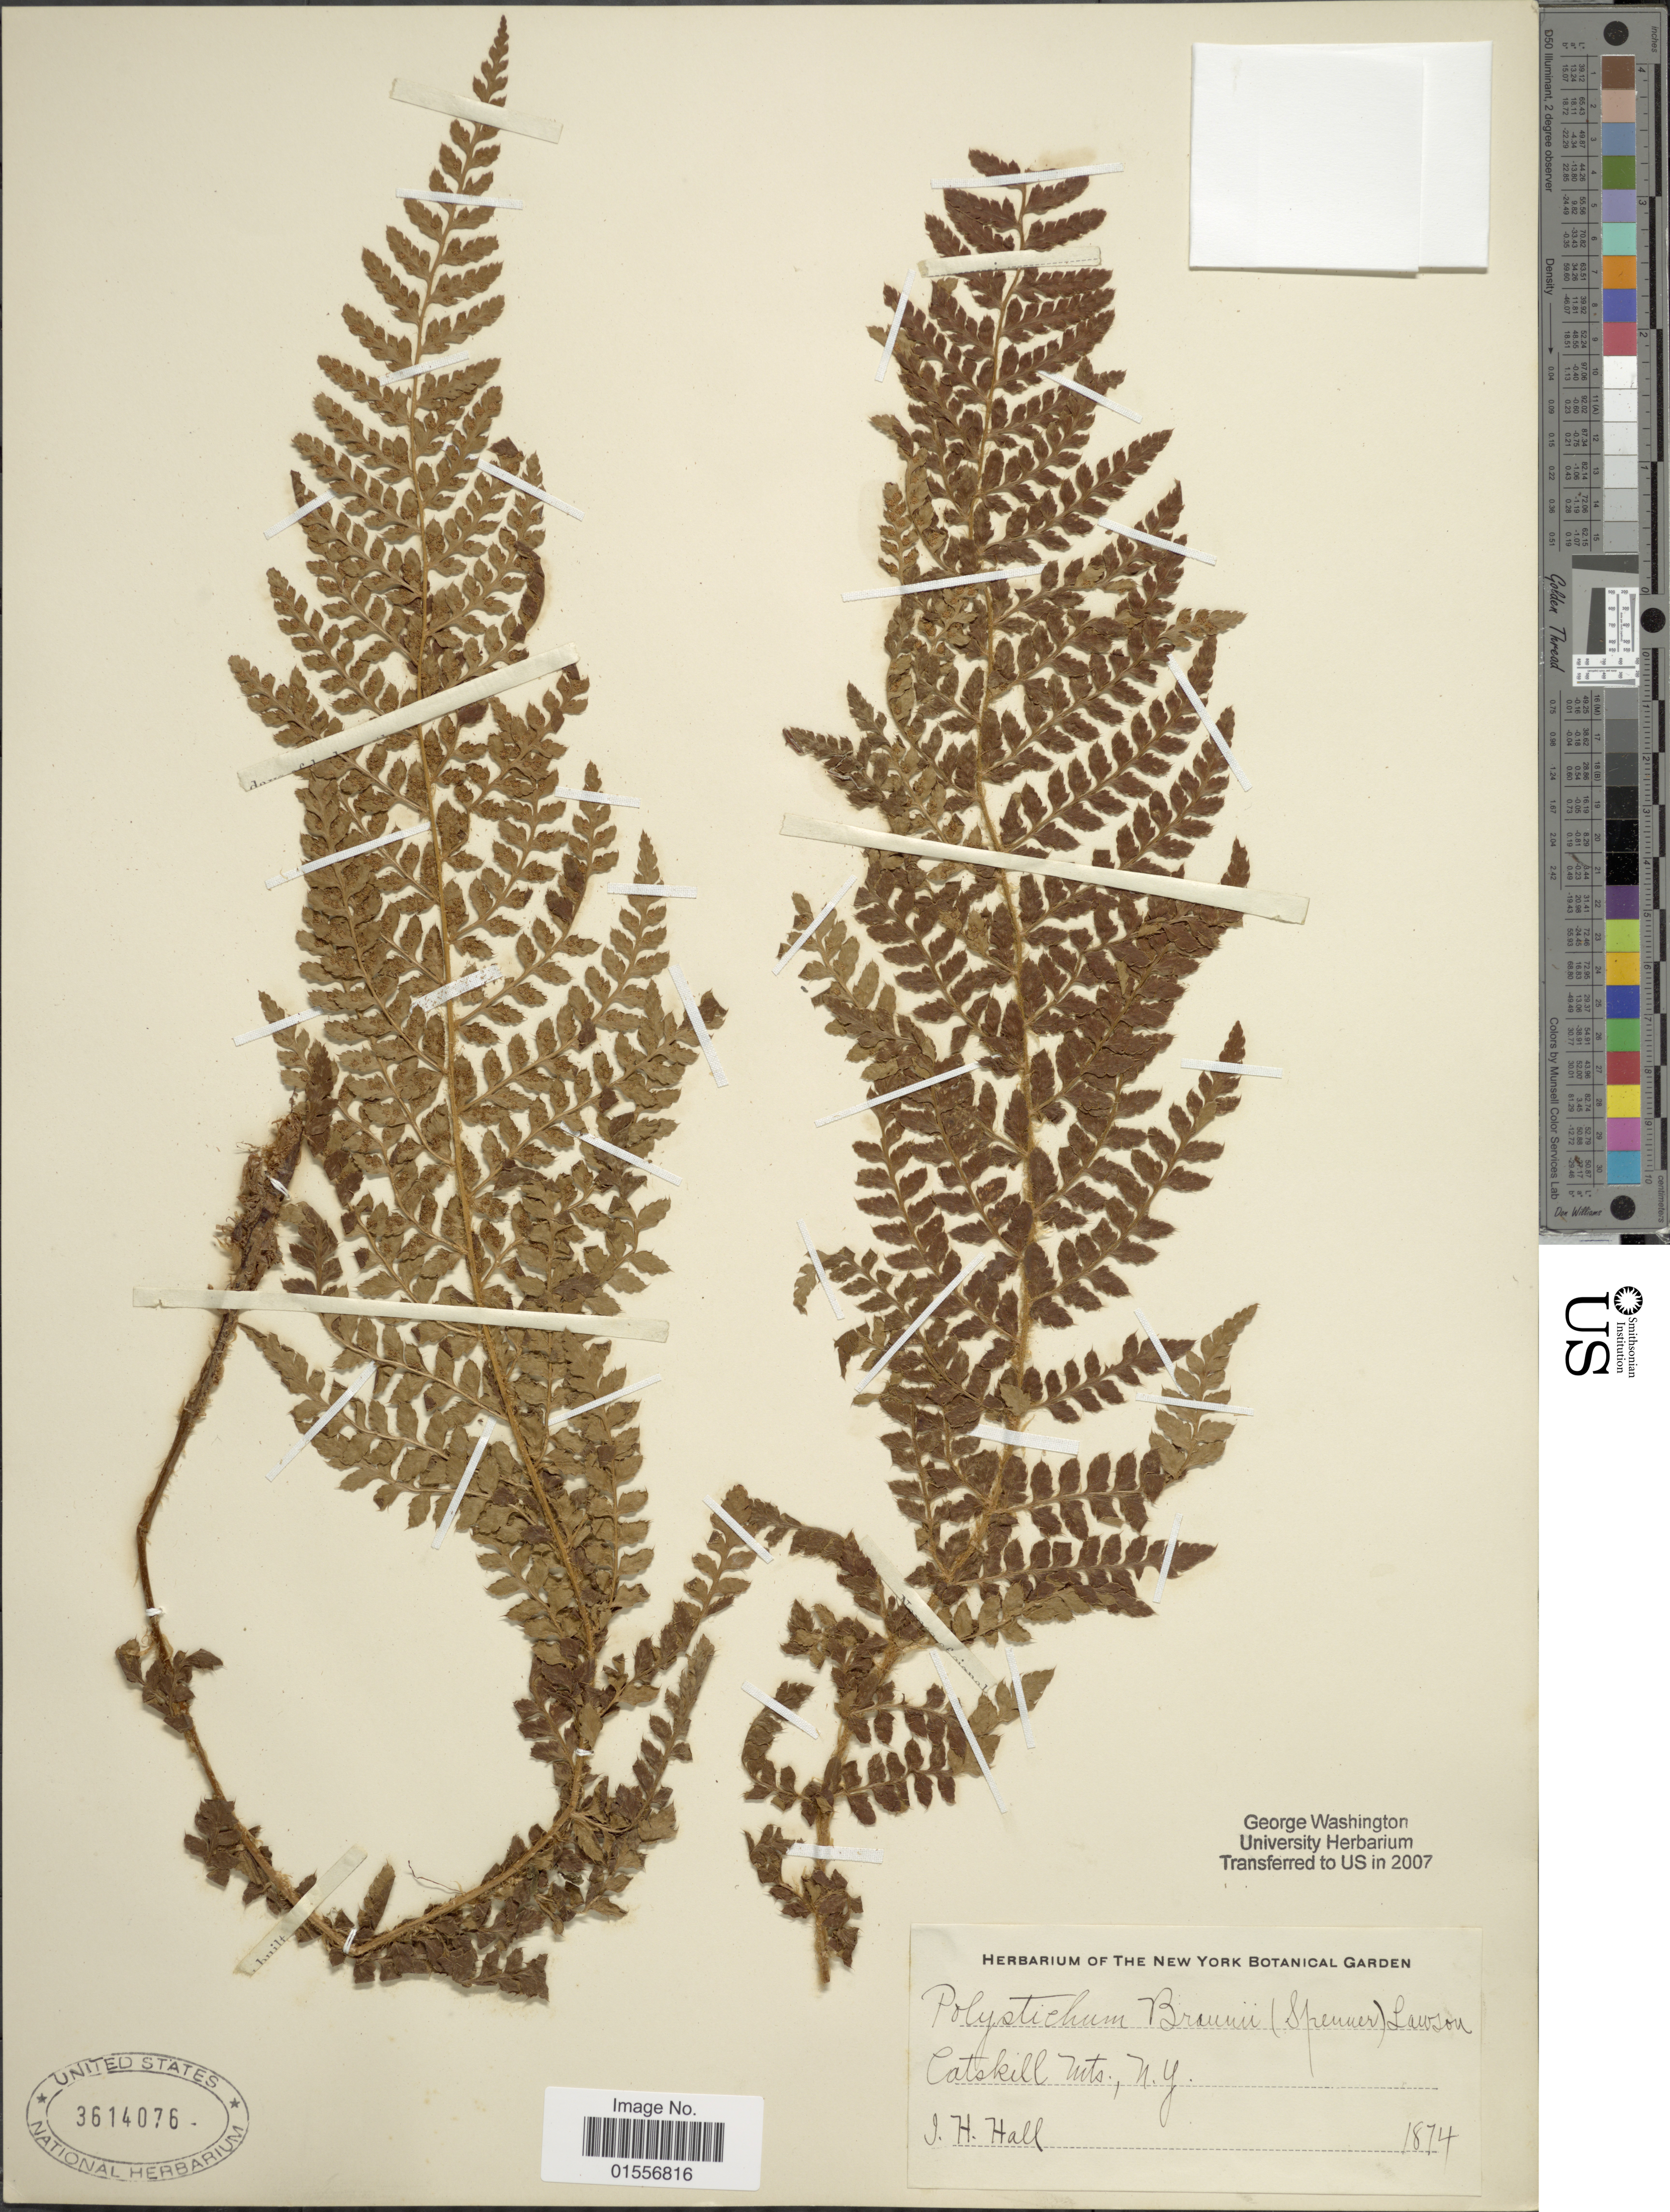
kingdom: Plantae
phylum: Tracheophyta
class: Polypodiopsida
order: Polypodiales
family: Dryopteridaceae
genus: Polystichum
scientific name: Polystichum braunii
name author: (Spenn.) Fée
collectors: J. Hall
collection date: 1874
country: United States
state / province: New York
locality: Catskill Mts.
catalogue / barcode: US 3614076